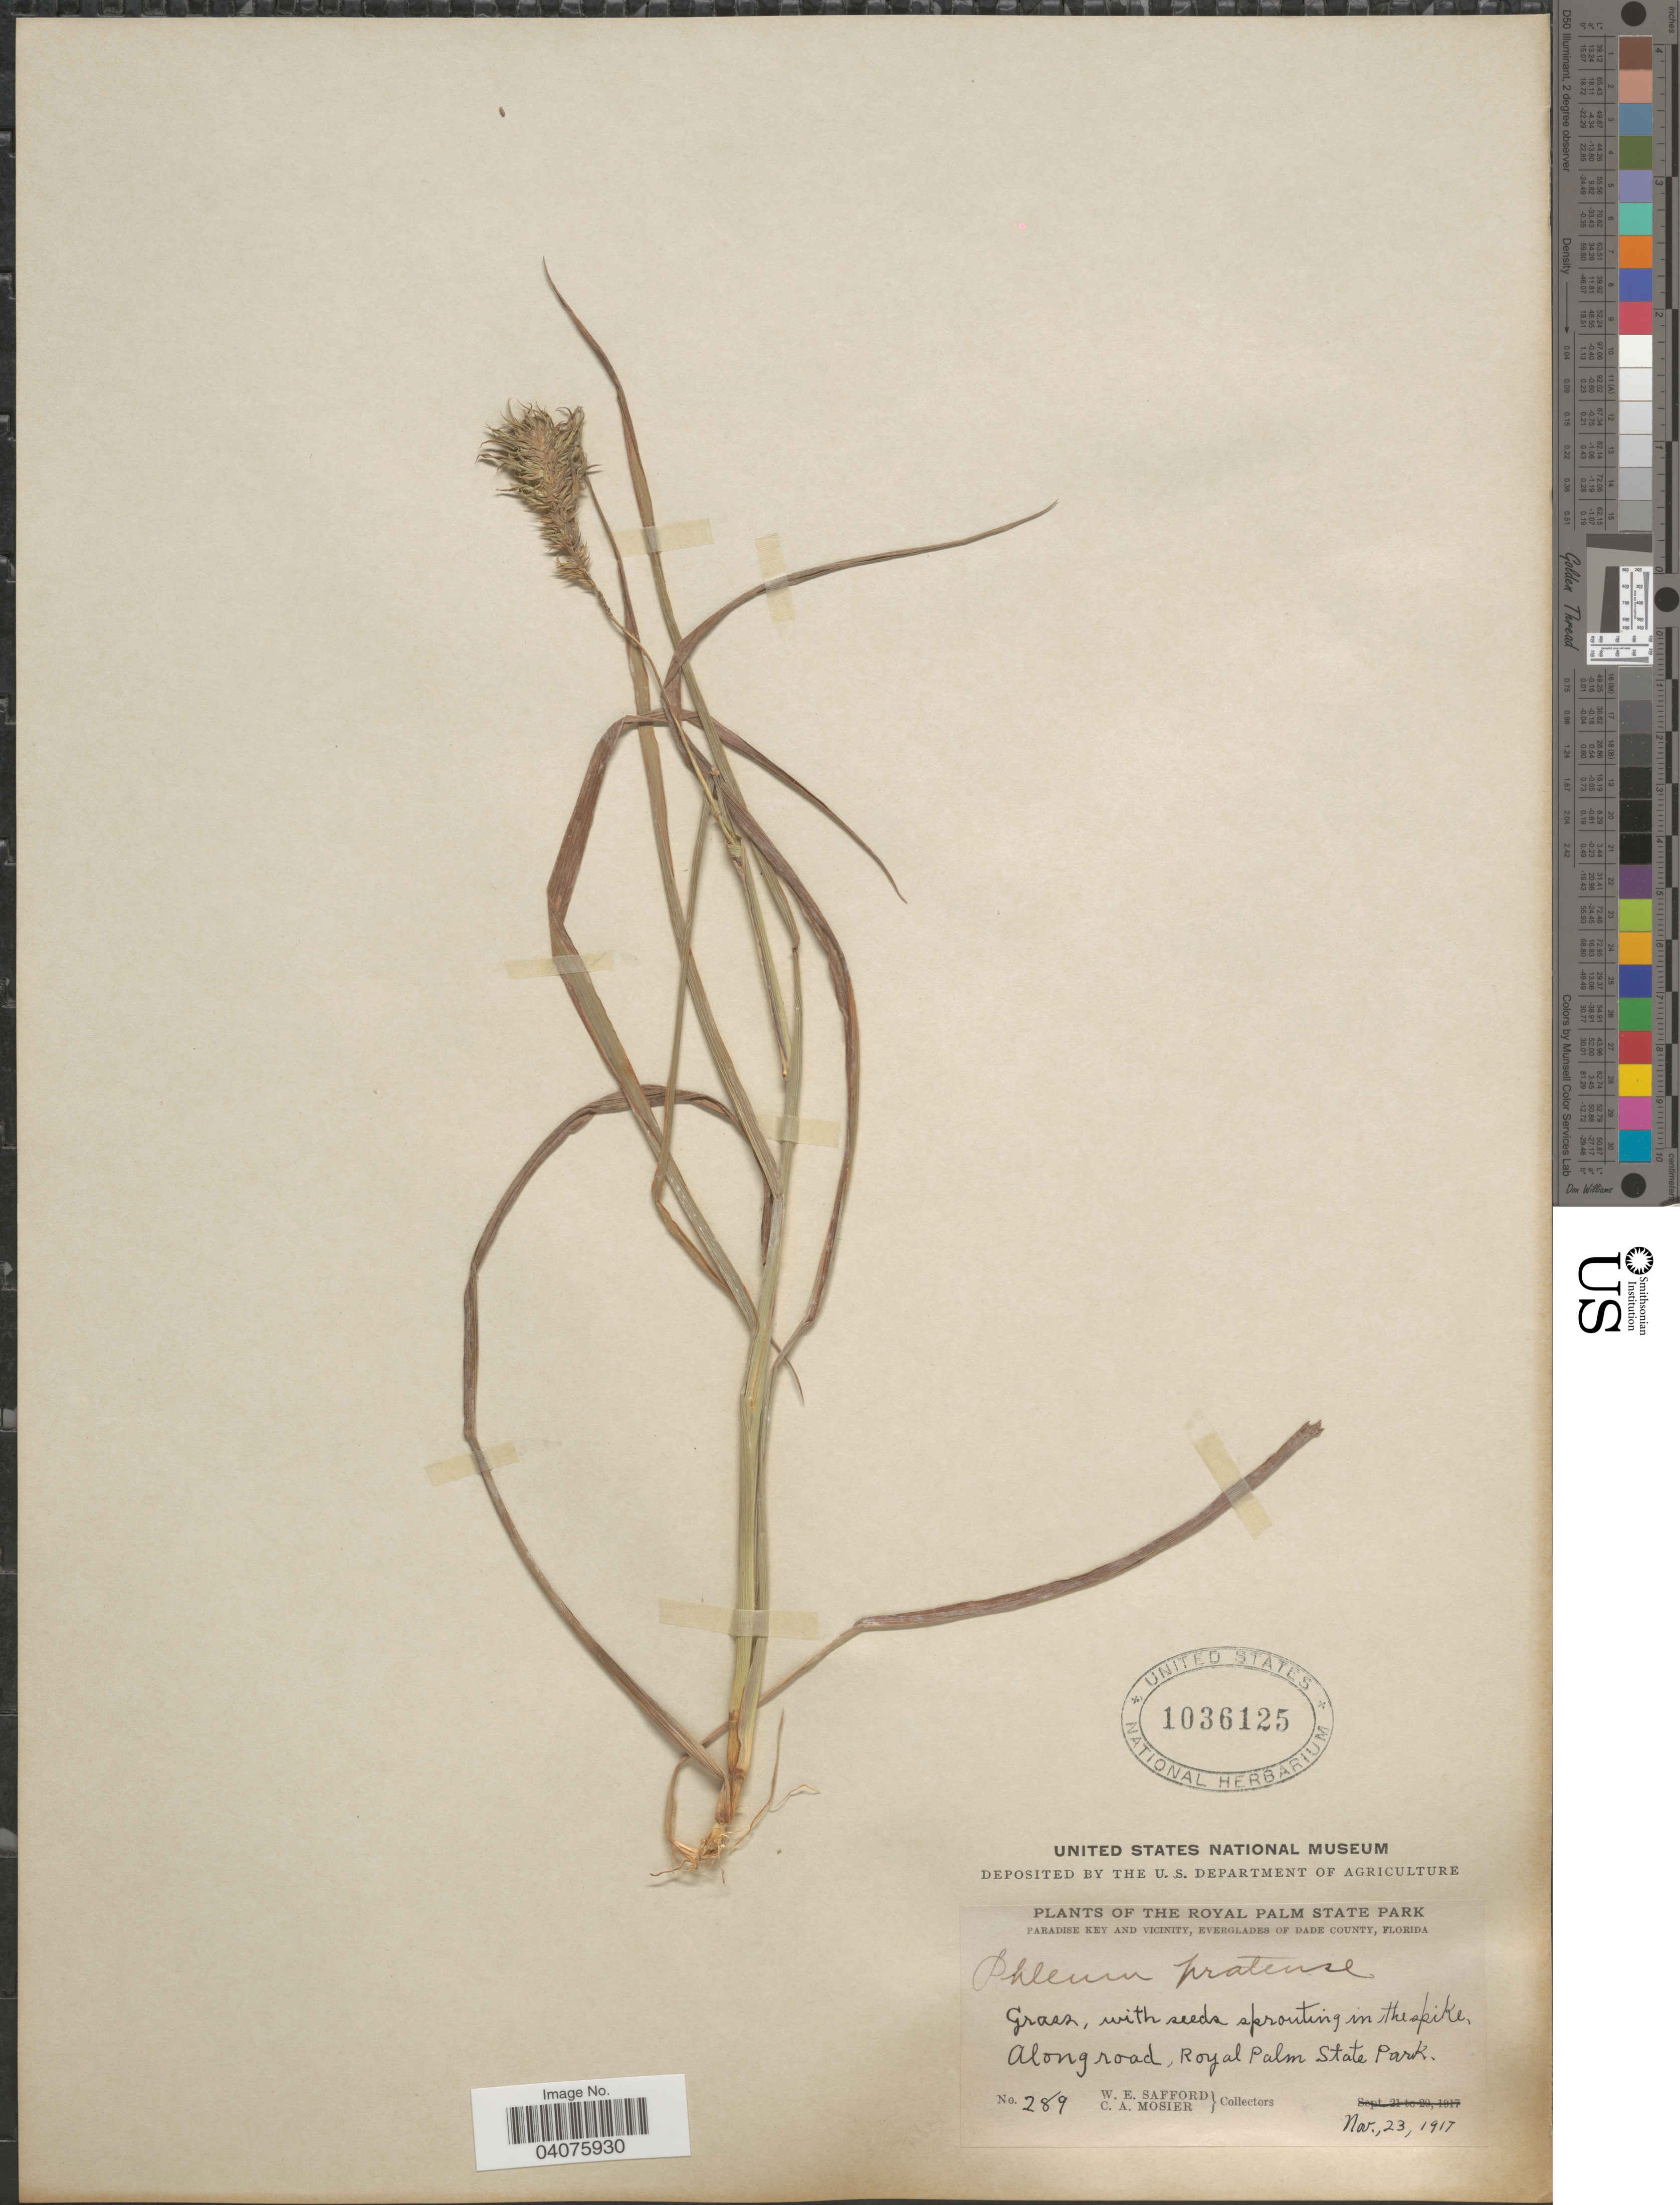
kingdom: Plantae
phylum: Tracheophyta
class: Liliopsida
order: Poales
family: Poaceae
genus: Phleum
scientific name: Phleum pratense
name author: L.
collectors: W. E. Safford & C. A. Mosier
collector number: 289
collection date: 1917-11-23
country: United States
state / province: Florida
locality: The Royal Palm State Park. Paradise Key and Vicinity, Everglades of Dade County. Along road, Royal Palm State Park.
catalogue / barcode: US 1036125